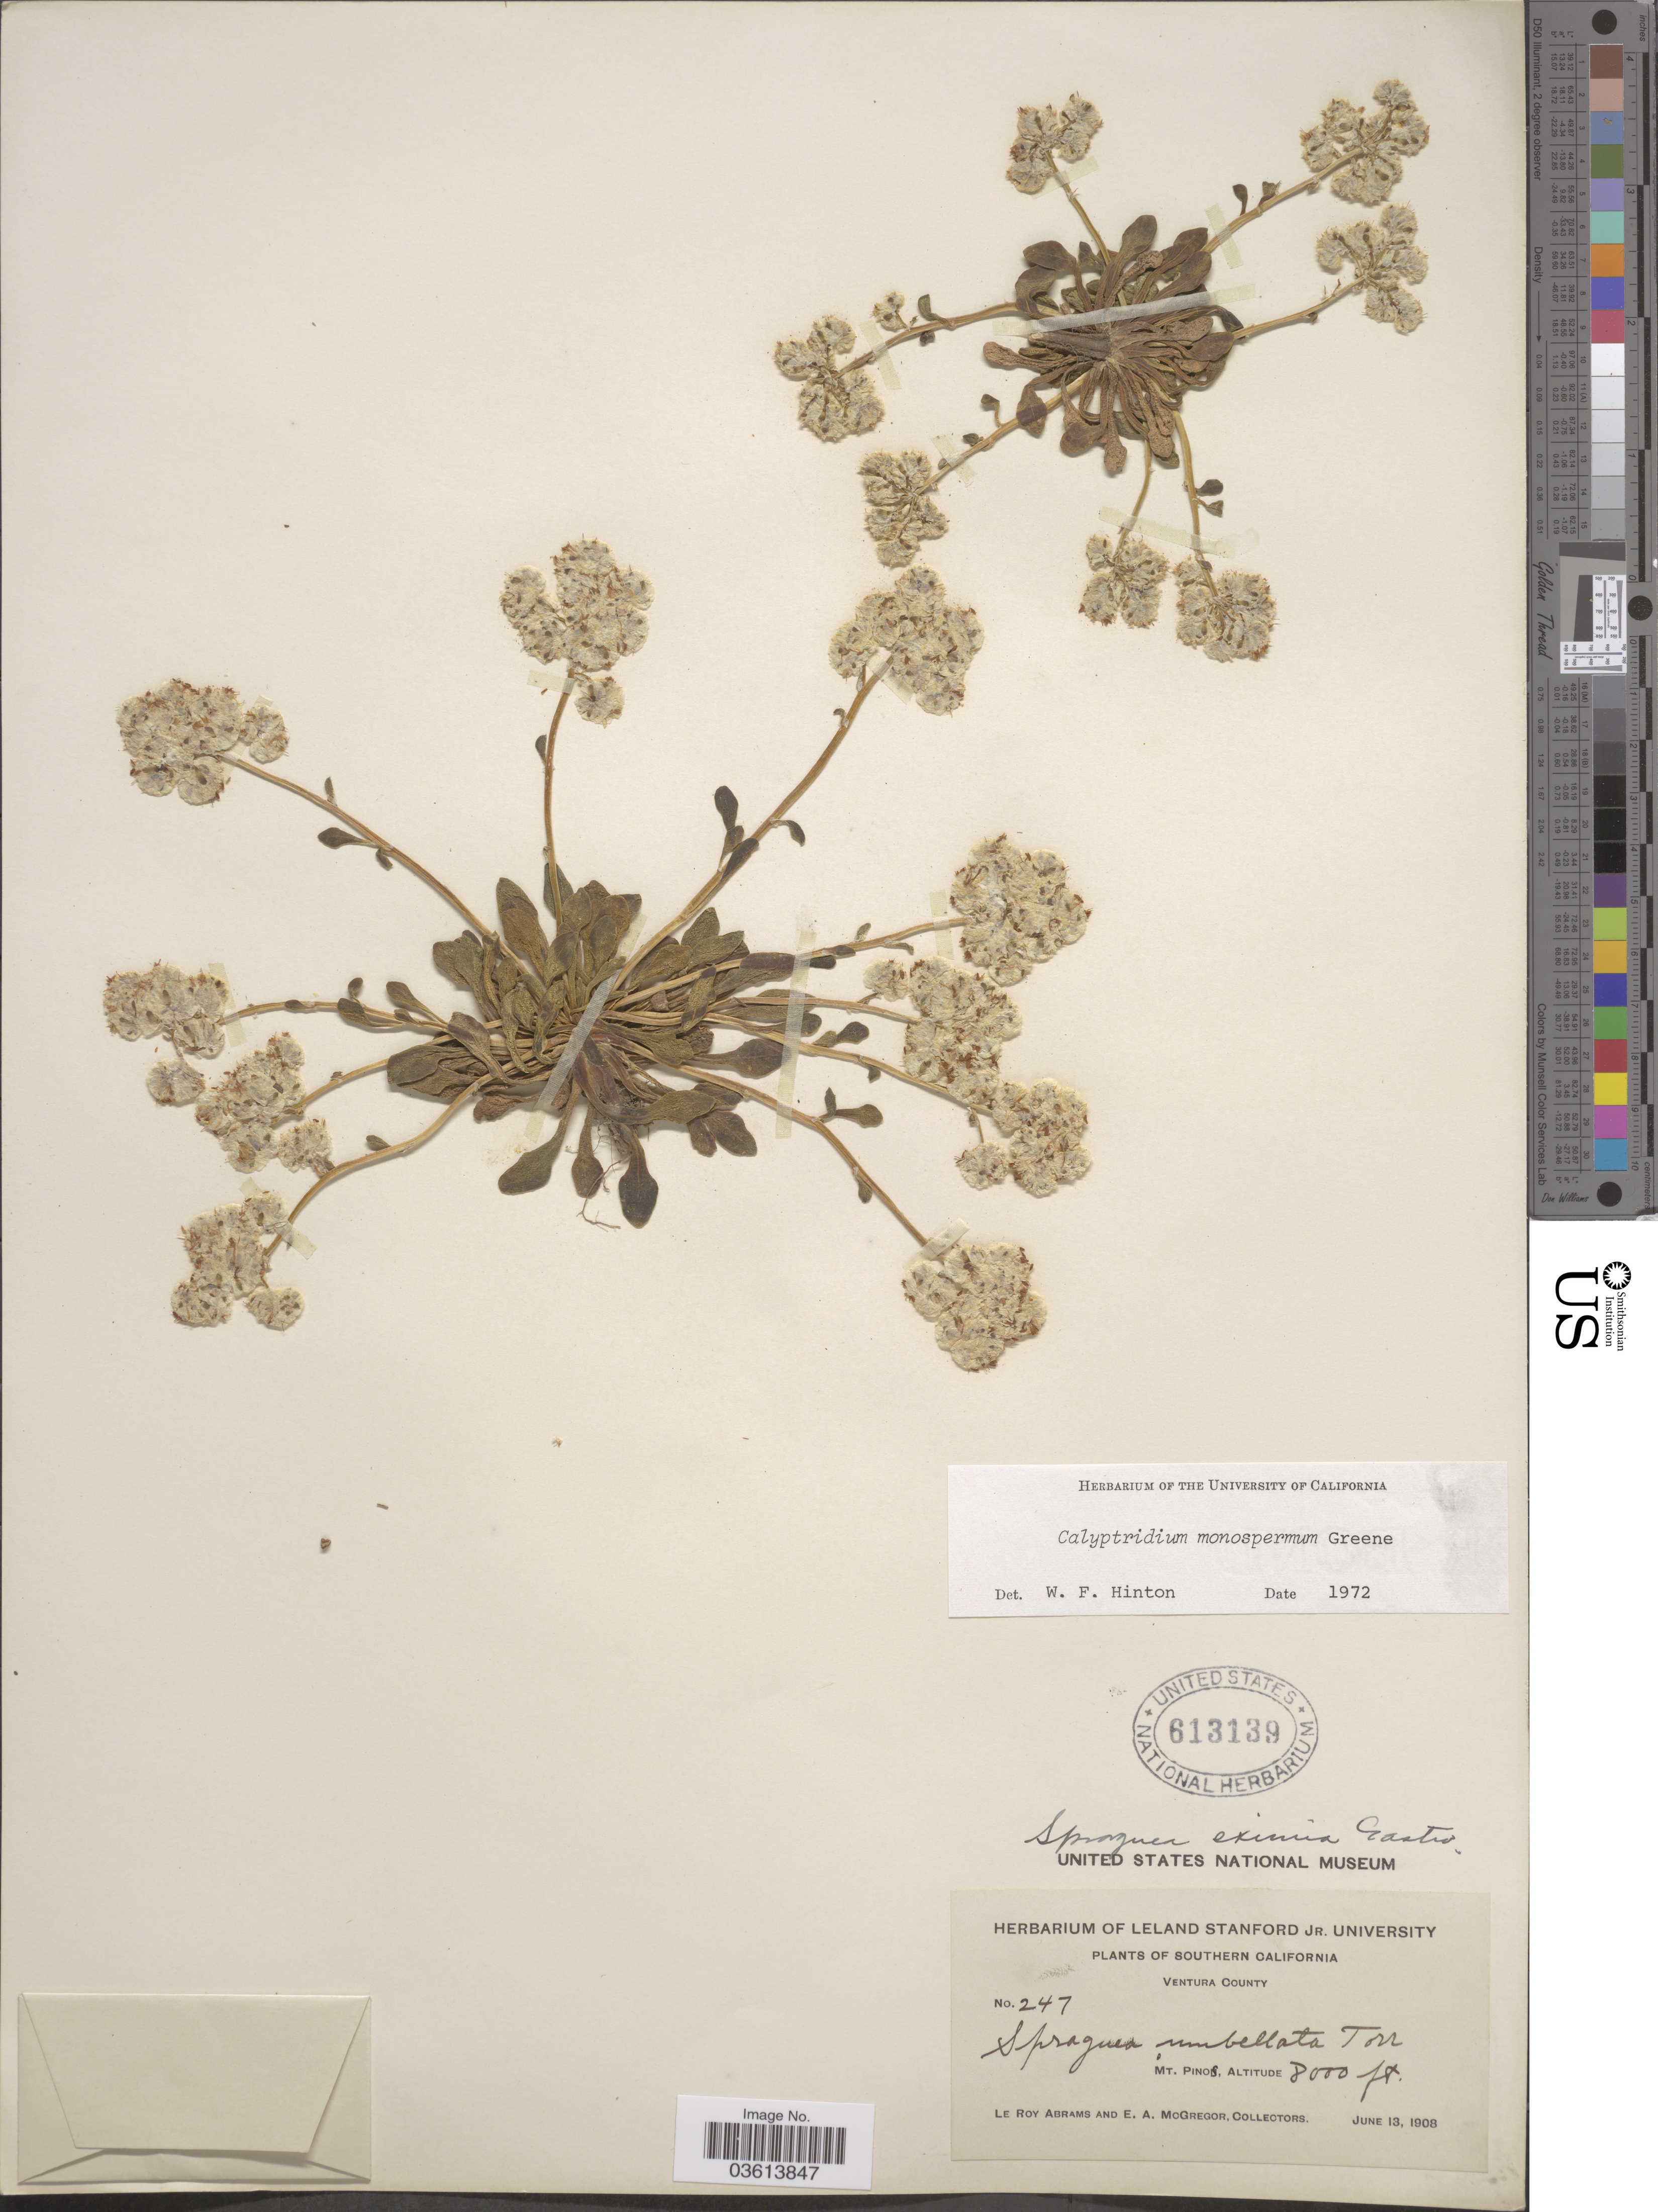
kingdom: Plantae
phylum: Tracheophyta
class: Magnoliopsida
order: Caryophyllales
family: Montiaceae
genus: Calyptridium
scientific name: Calyptridium monospermum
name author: Greene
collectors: L. Abrams & E. A. McGregor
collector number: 247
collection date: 1908-06-13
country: United States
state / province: California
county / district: Ventura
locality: Southern California. Ventura County. Mt. Pinos.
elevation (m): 2438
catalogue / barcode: US 613139